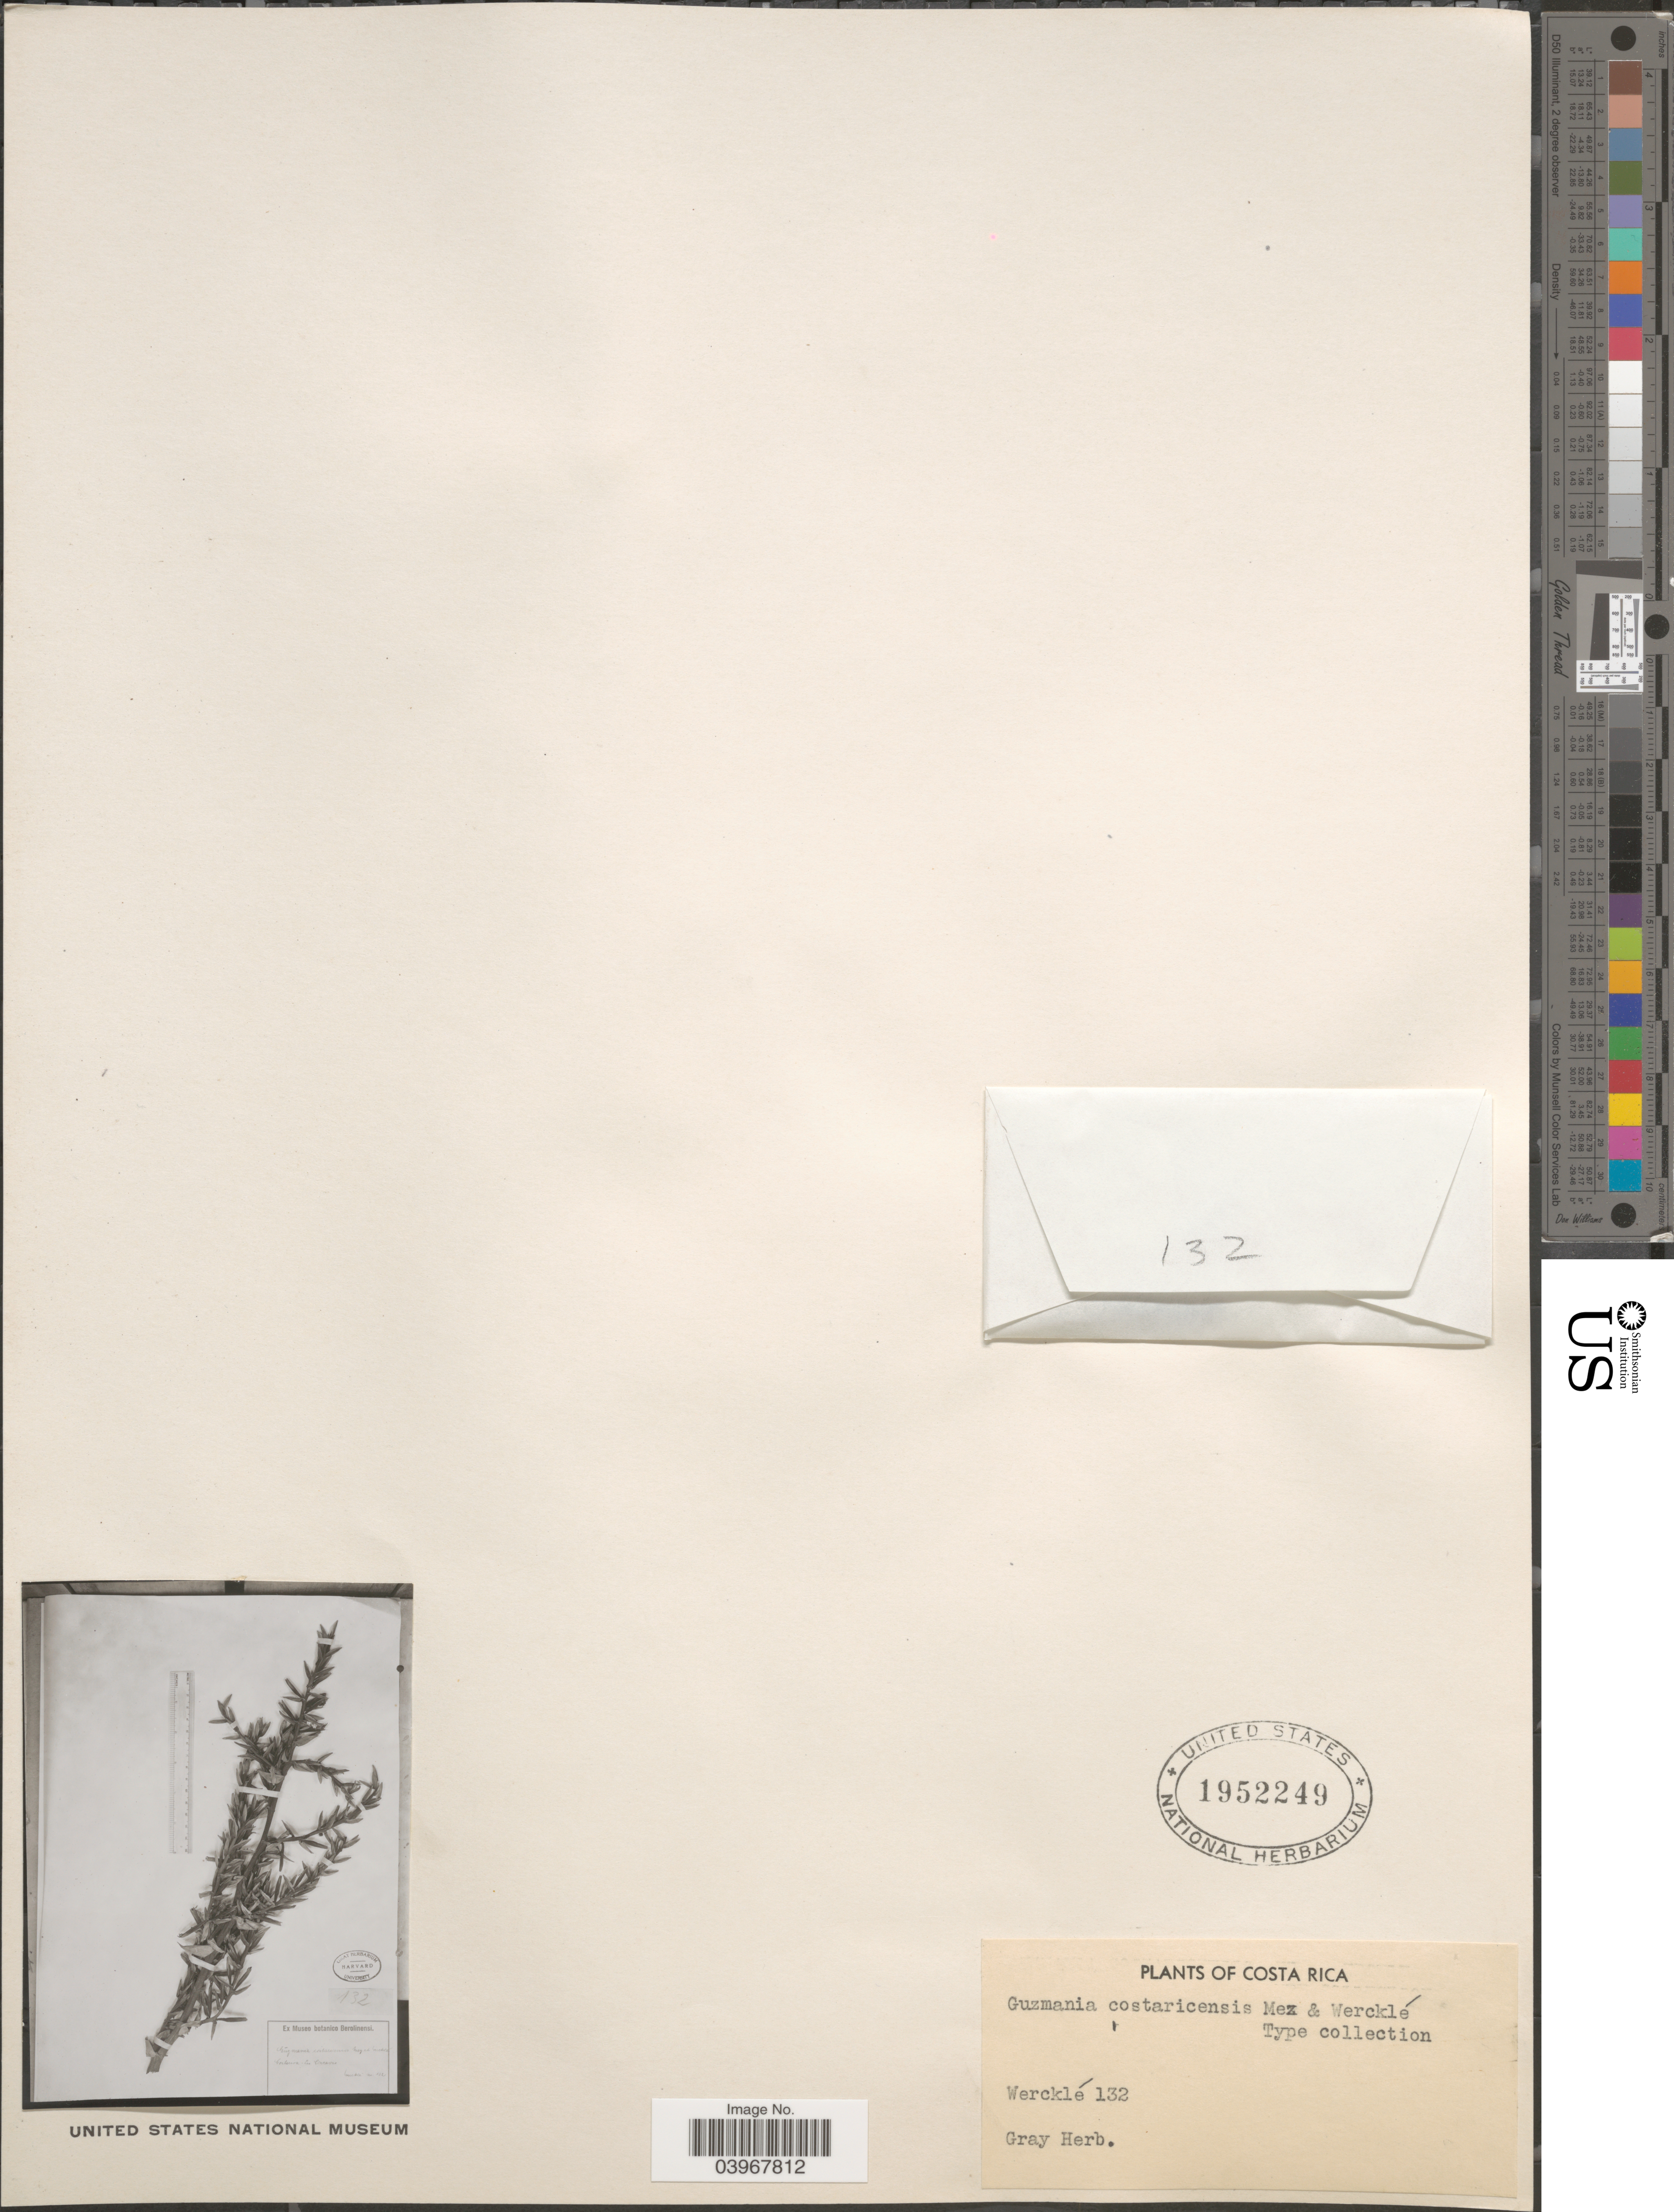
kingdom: Plantae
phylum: Tracheophyta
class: Liliopsida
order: Poales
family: Bromeliaceae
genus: Guzmania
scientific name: Guzmania costaricensis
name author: Mez & Wercklé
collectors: Wercklé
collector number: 132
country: Costa Rica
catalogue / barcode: US 1952249